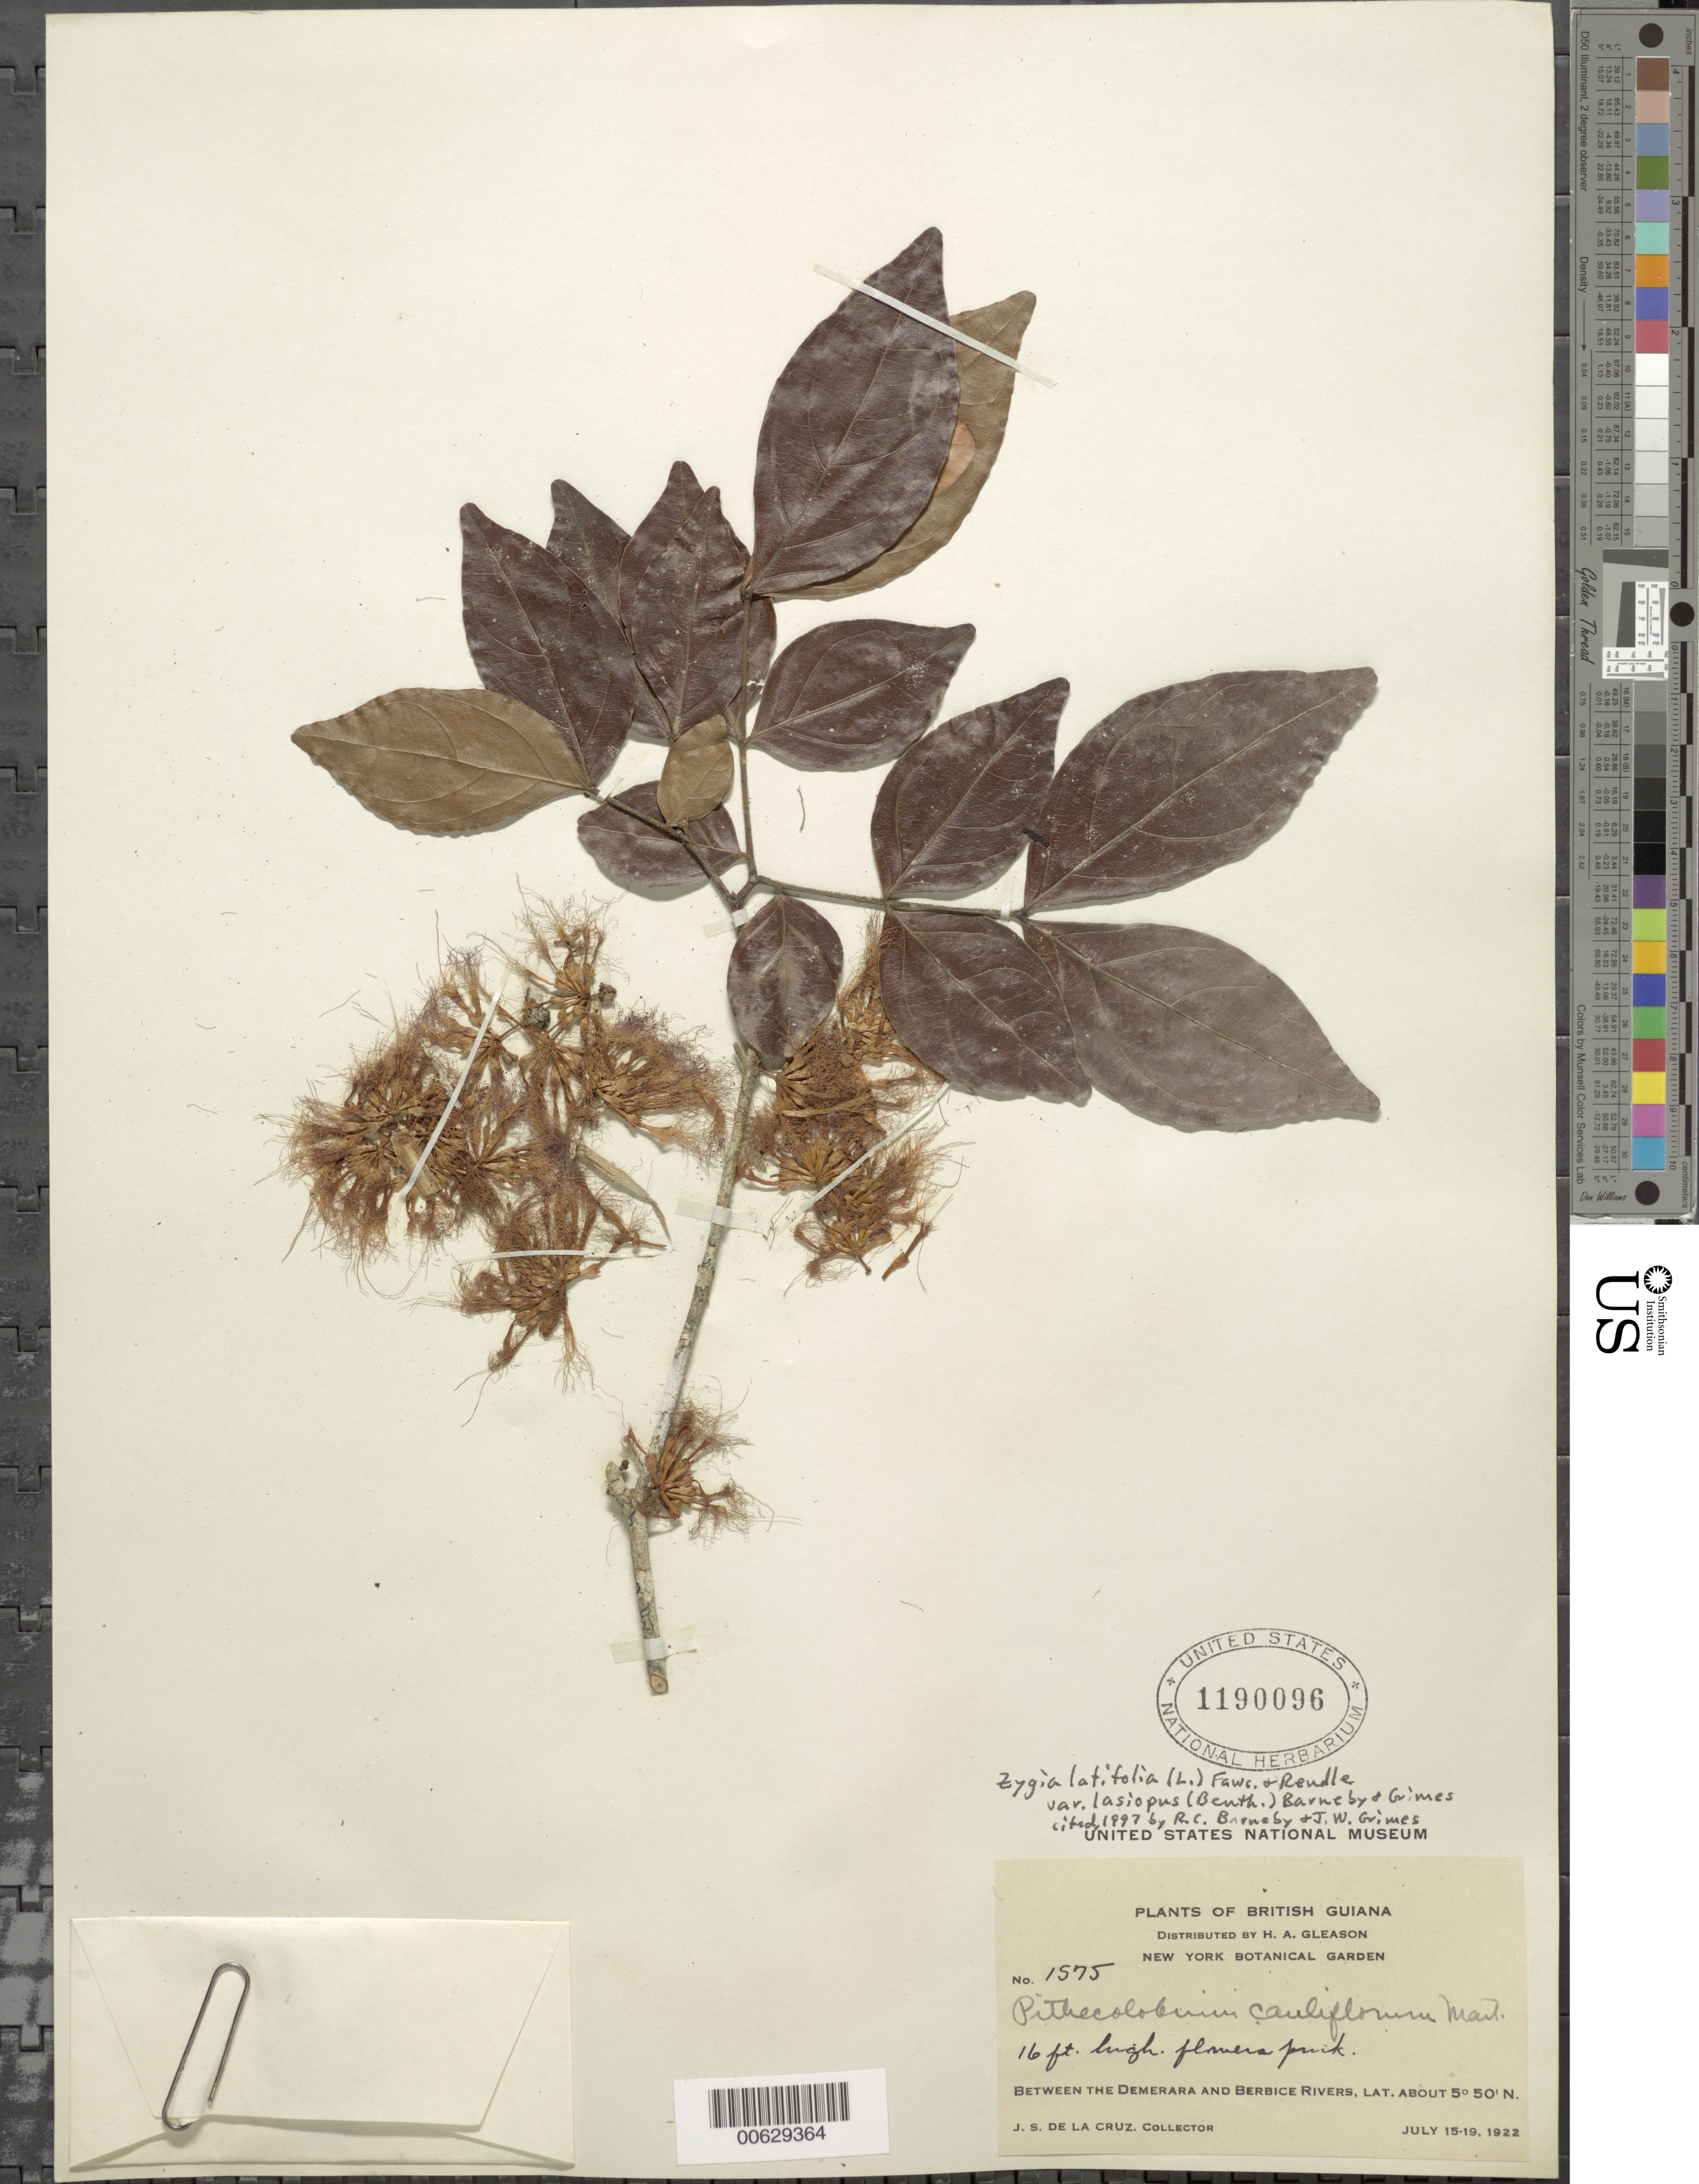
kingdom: Plantae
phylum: Tracheophyta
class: Magnoliopsida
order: Fabales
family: Fabaceae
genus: Zygia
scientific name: Zygia latifolia var. lasiopus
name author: (Benth.) Barneby & J.W. Grimes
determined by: Barneby, R. C.; Grimes, J. W.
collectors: J. S. de la Cruz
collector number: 1575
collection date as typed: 15-Jul-22 to 19-Jul-22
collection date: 1922-07-15/1922-07-19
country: Guyana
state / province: U. Demerara-Berbice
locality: Demerara River to the Berbice River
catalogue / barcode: US 1190096